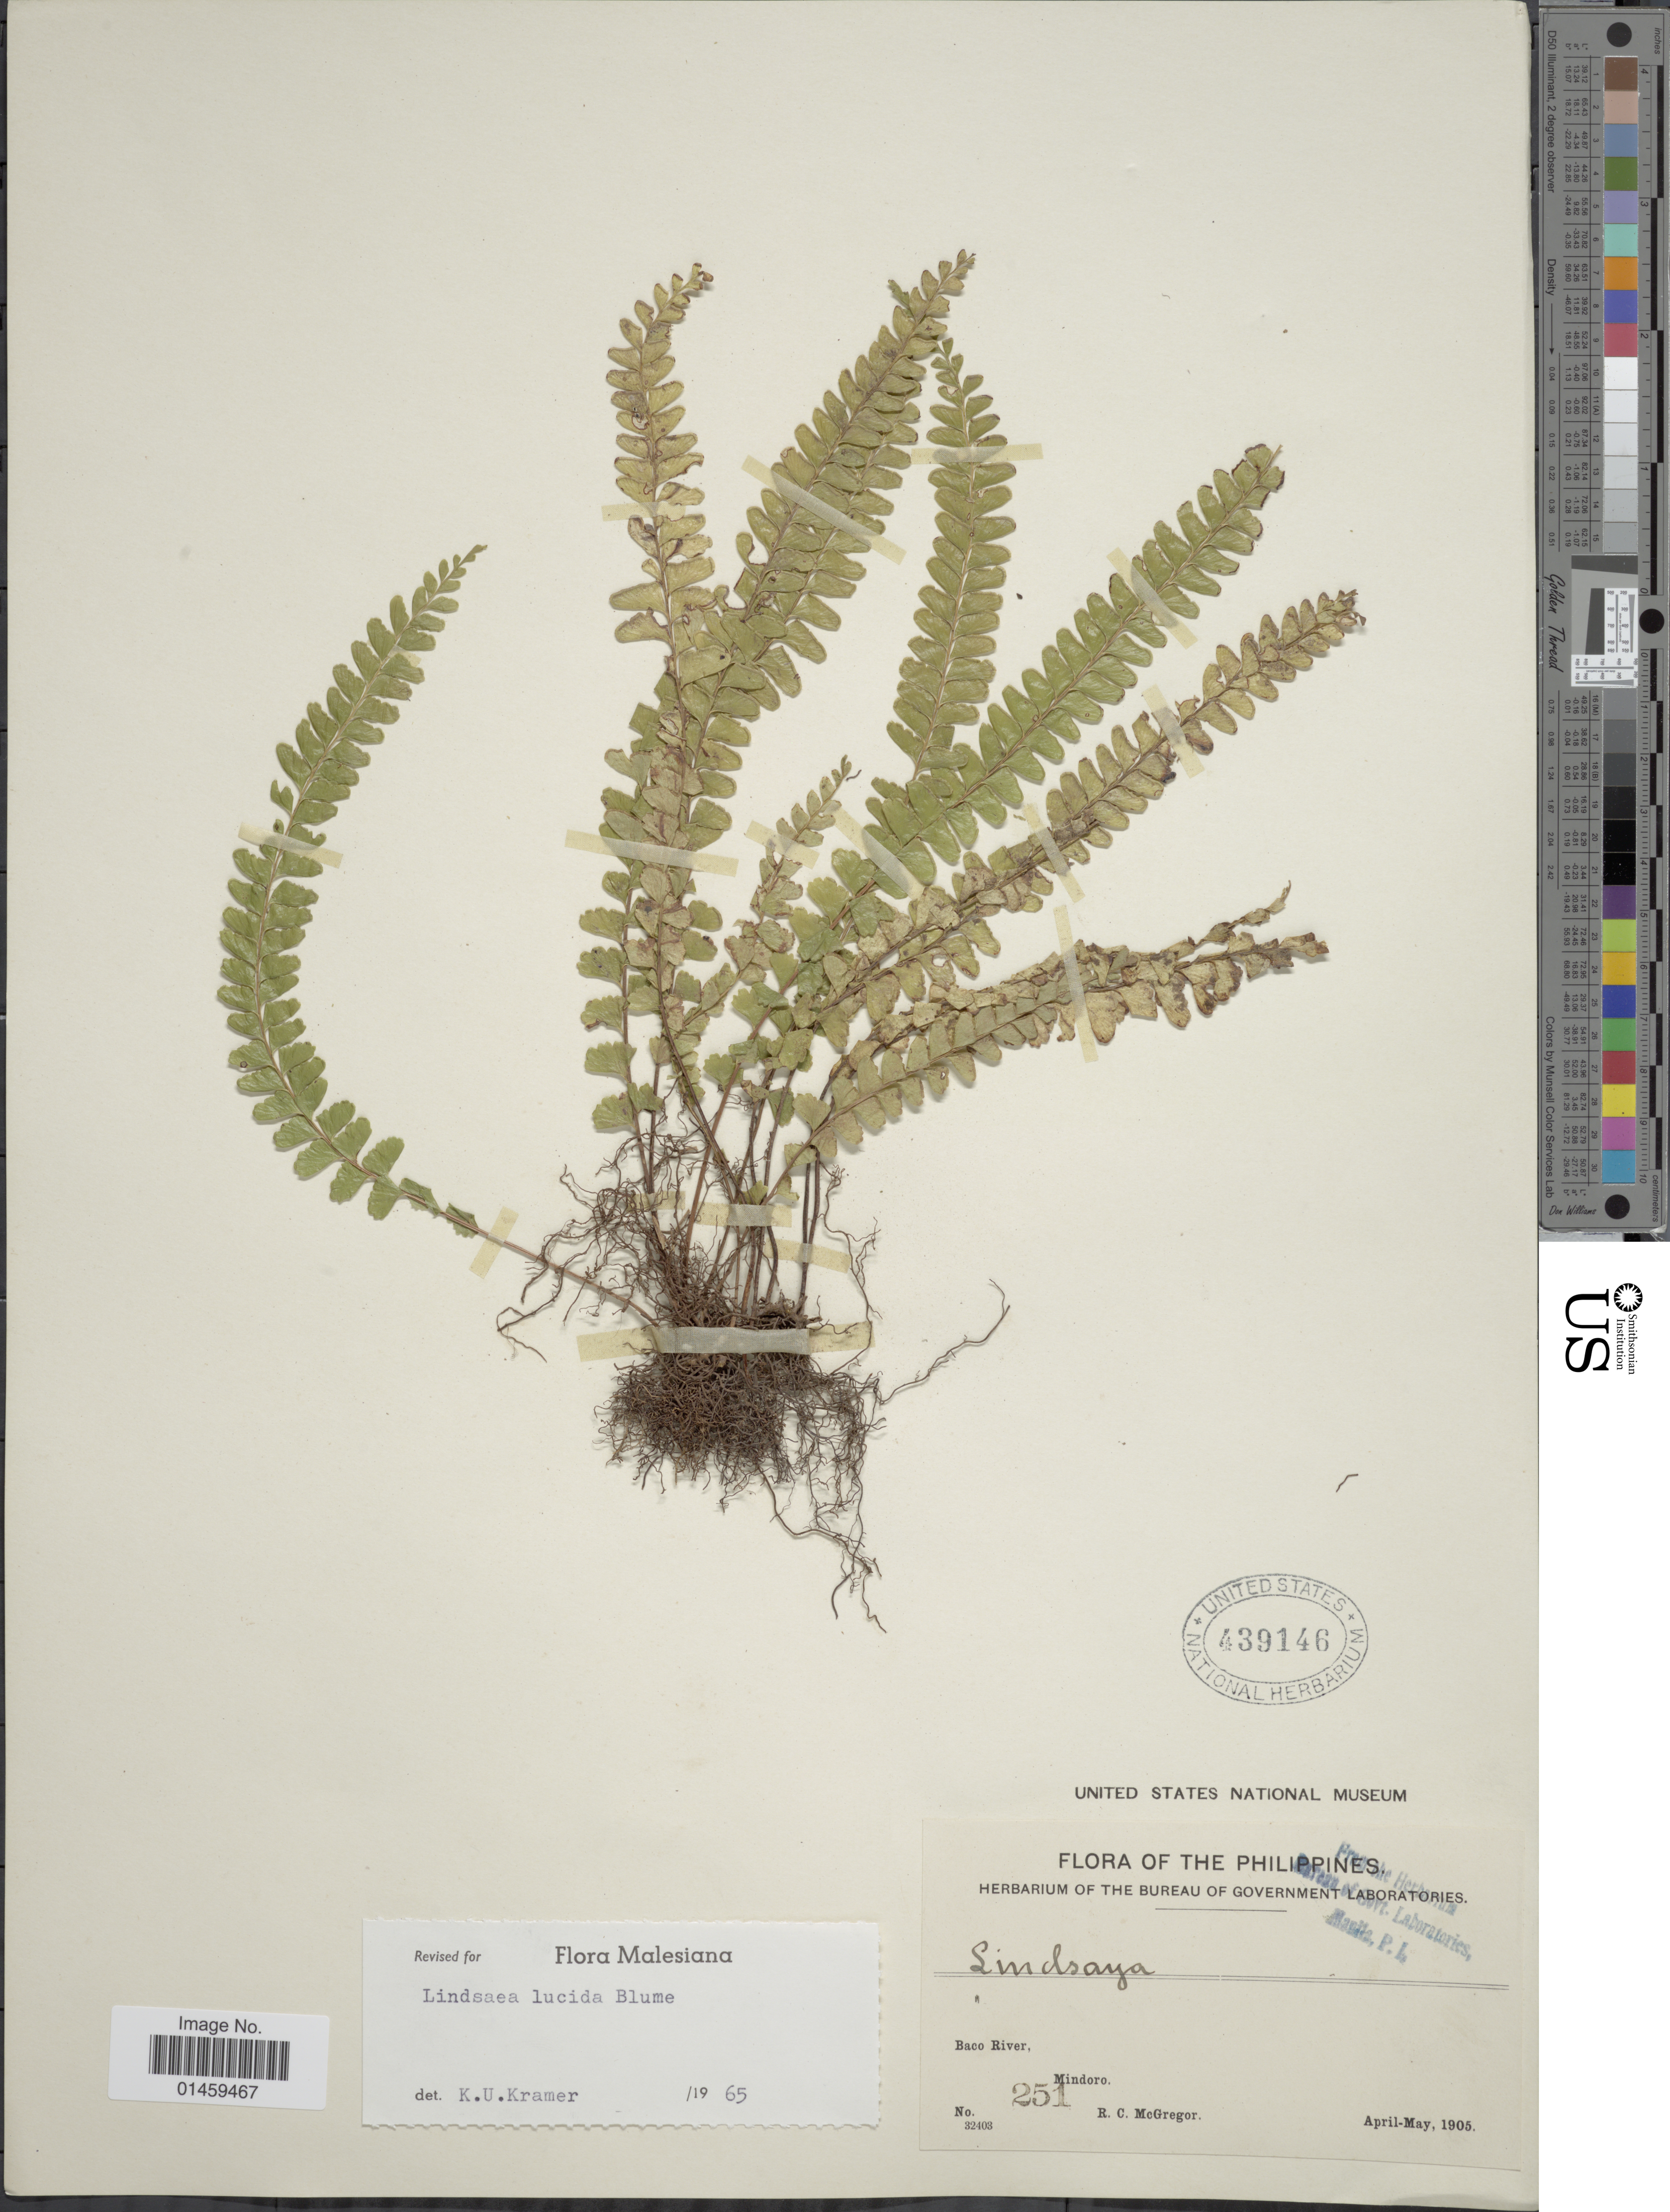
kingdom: Plantae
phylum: Tracheophyta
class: Polypodiopsida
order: Polypodiales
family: Lindsaeaceae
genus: Lindsaea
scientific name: Lindsaea lucida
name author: Blume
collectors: R. C. McGregor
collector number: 251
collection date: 1905-04/1905-05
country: Philippines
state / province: Mimaropa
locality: Baco River, Mindoro.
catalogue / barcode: US 439146